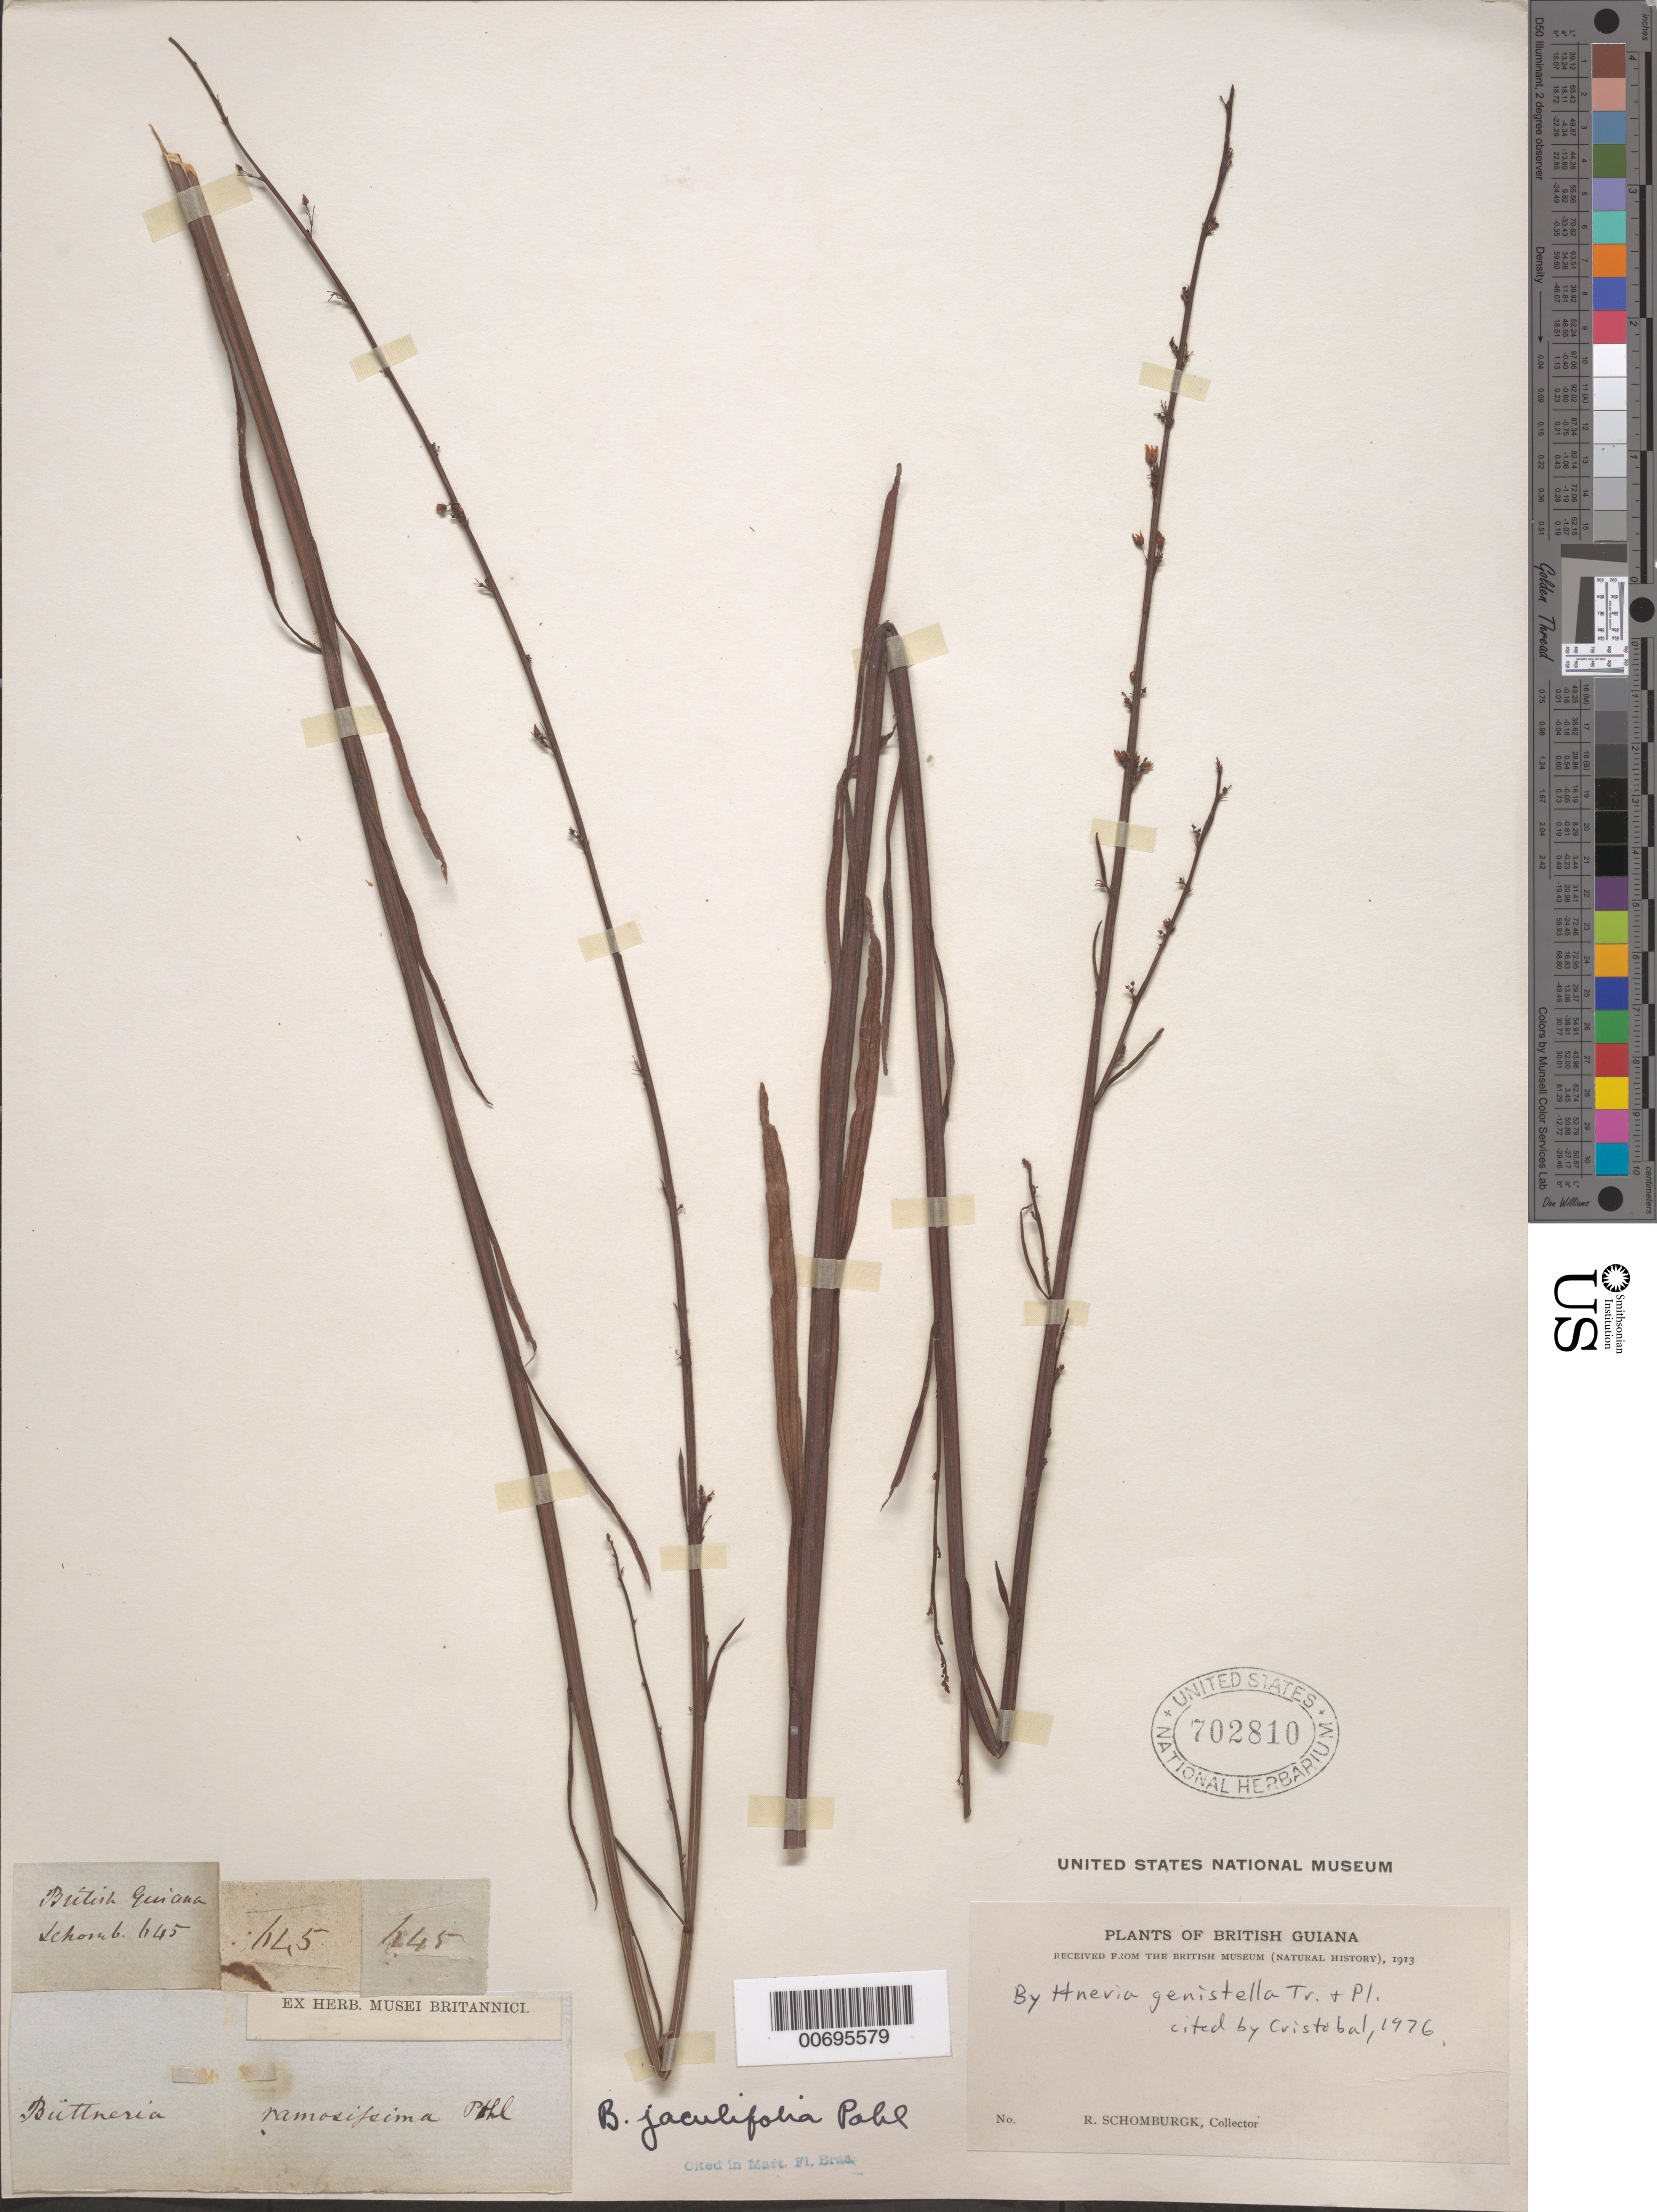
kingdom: Plantae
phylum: Tracheophyta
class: Magnoliopsida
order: Malvales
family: Malvaceae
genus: Byttneria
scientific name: Byttneria genistella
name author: Triana & Planch.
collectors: R. H. Schomburgk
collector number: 645?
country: Guyana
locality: British Guiana. Biitneria. [unsure placement]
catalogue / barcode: US 702810